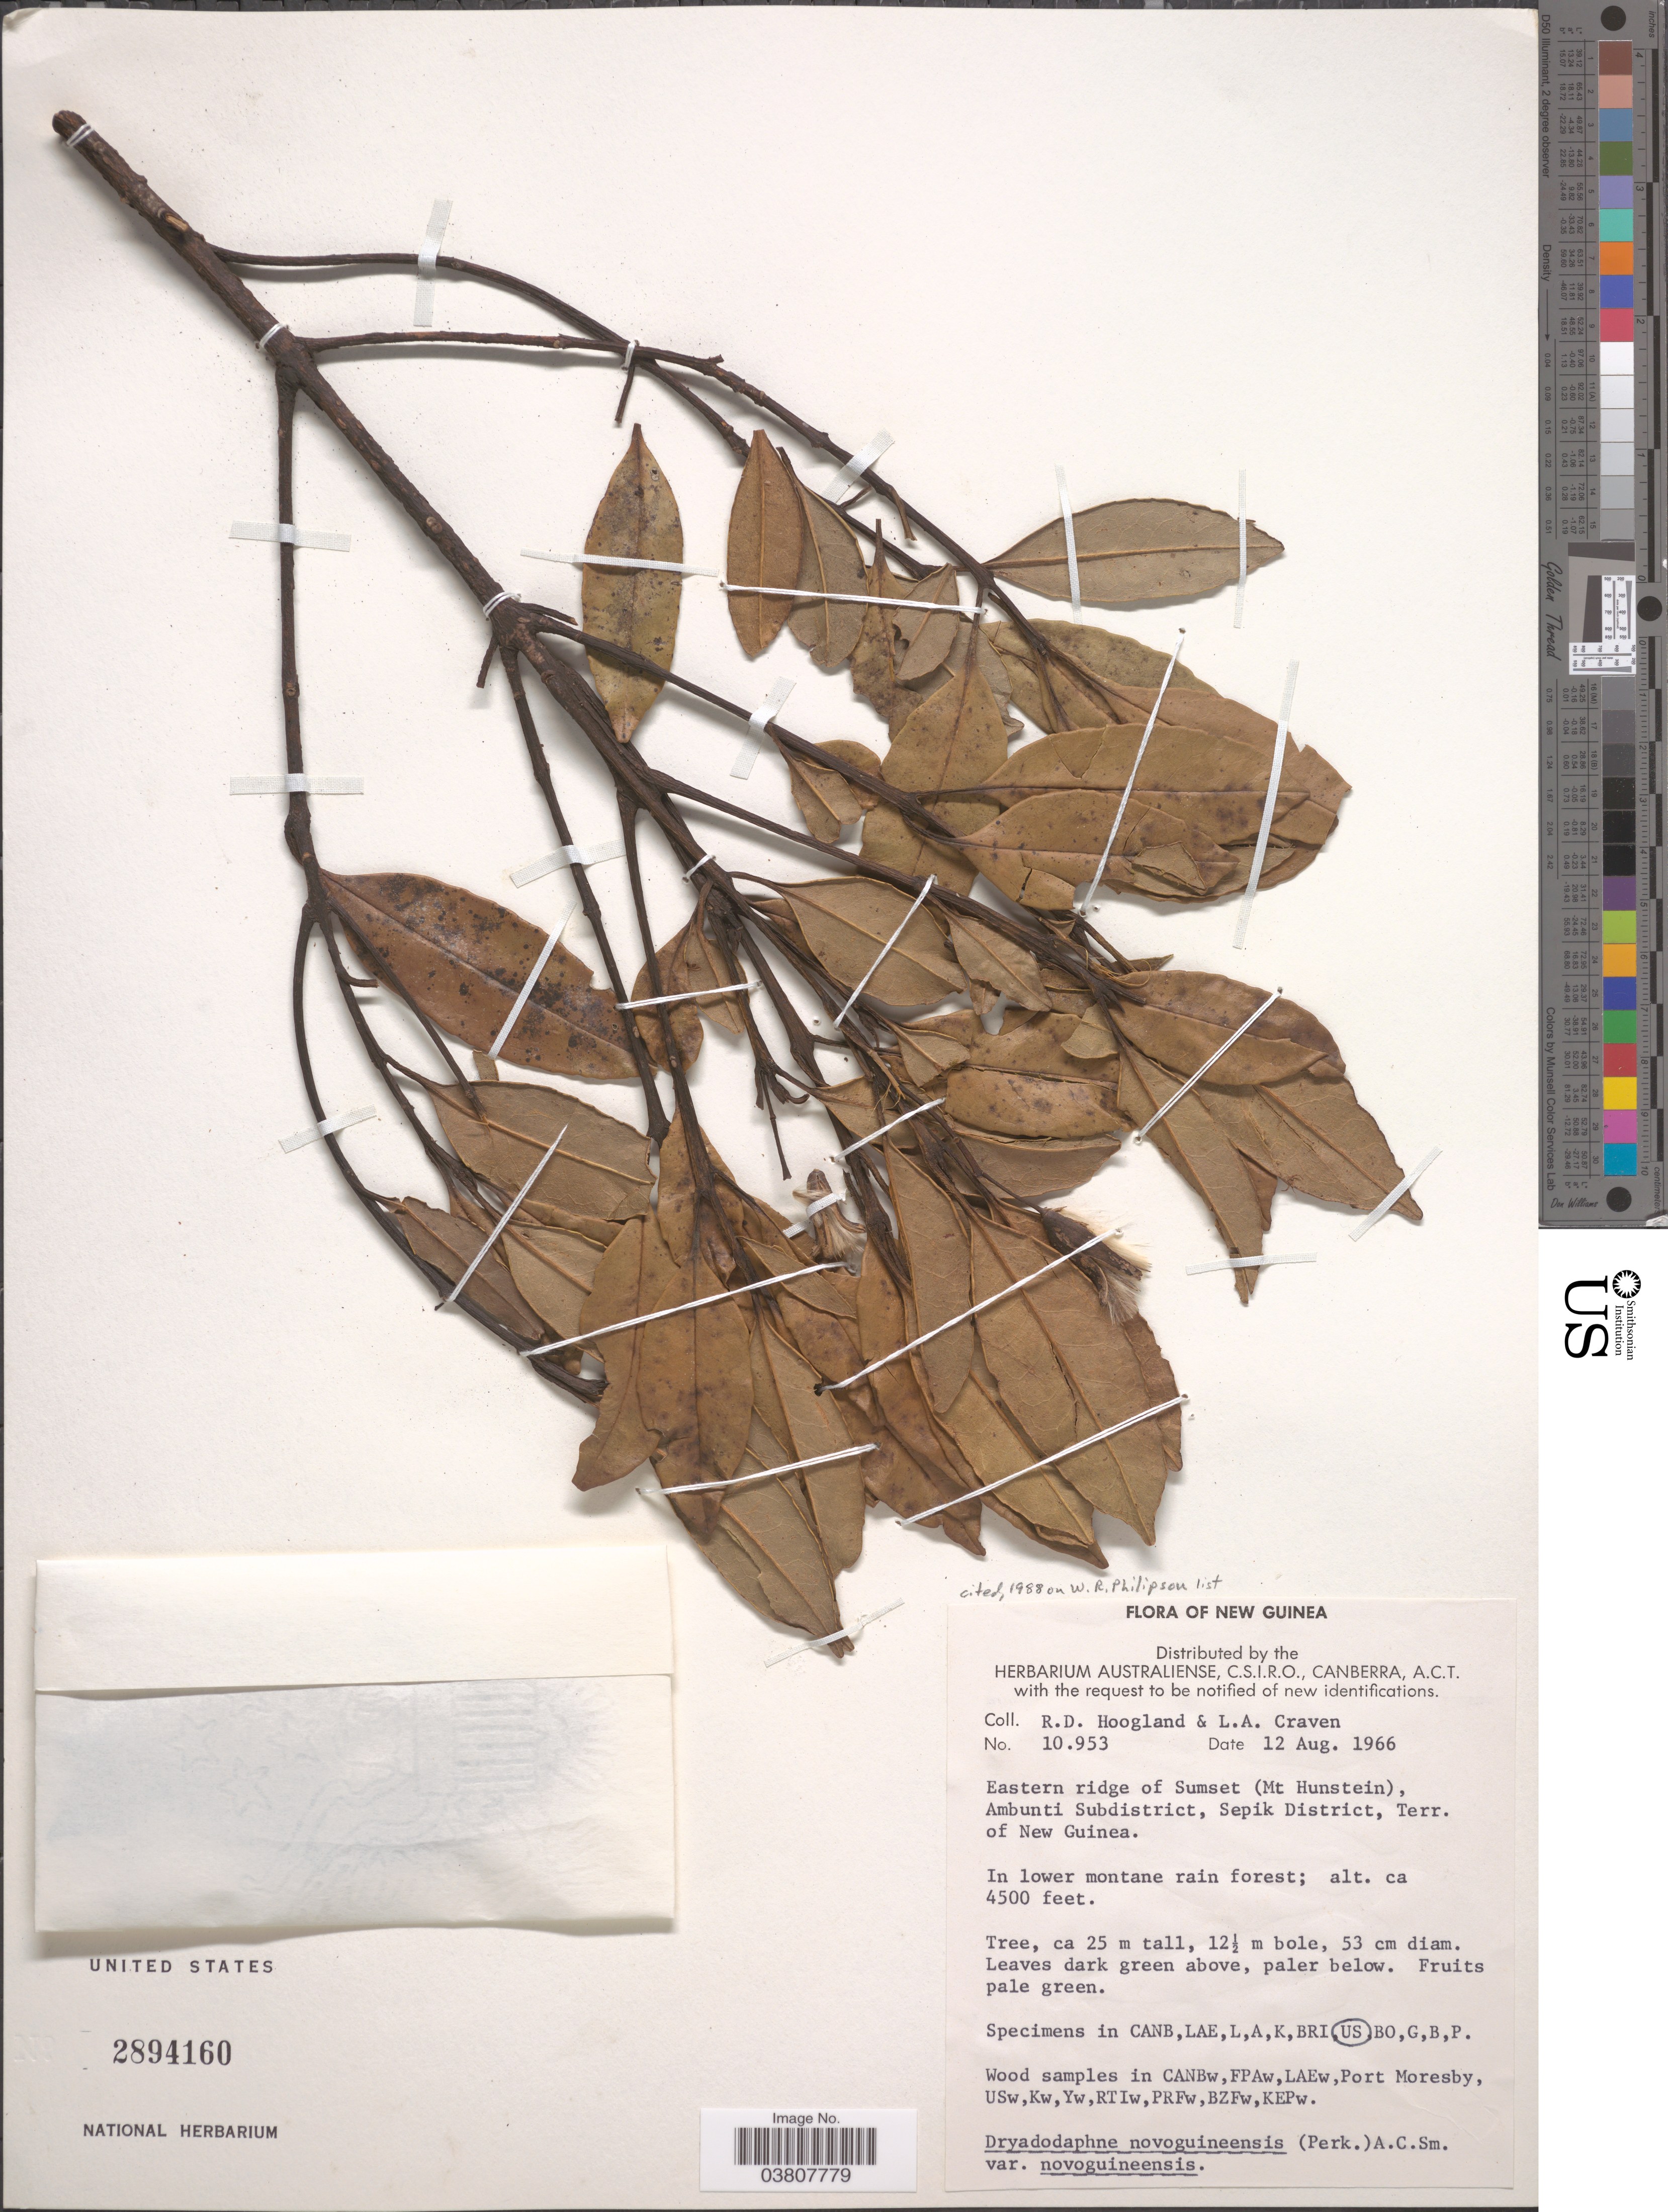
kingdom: Plantae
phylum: Tracheophyta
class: Magnoliopsida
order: Laurales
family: Atherospermataceae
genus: Dryadodaphne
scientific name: Dryadodaphne novoguineensis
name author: (Perkins) A.C. Sm.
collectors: R. D. Hoogland & L. A. Craven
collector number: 10953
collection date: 1966-08-12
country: Papua New Guinea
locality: Eastern ridge of Sumset (Mt Hunstein), Ambunti Subdistrict, Sepik District.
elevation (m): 1372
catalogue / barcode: US 2894160